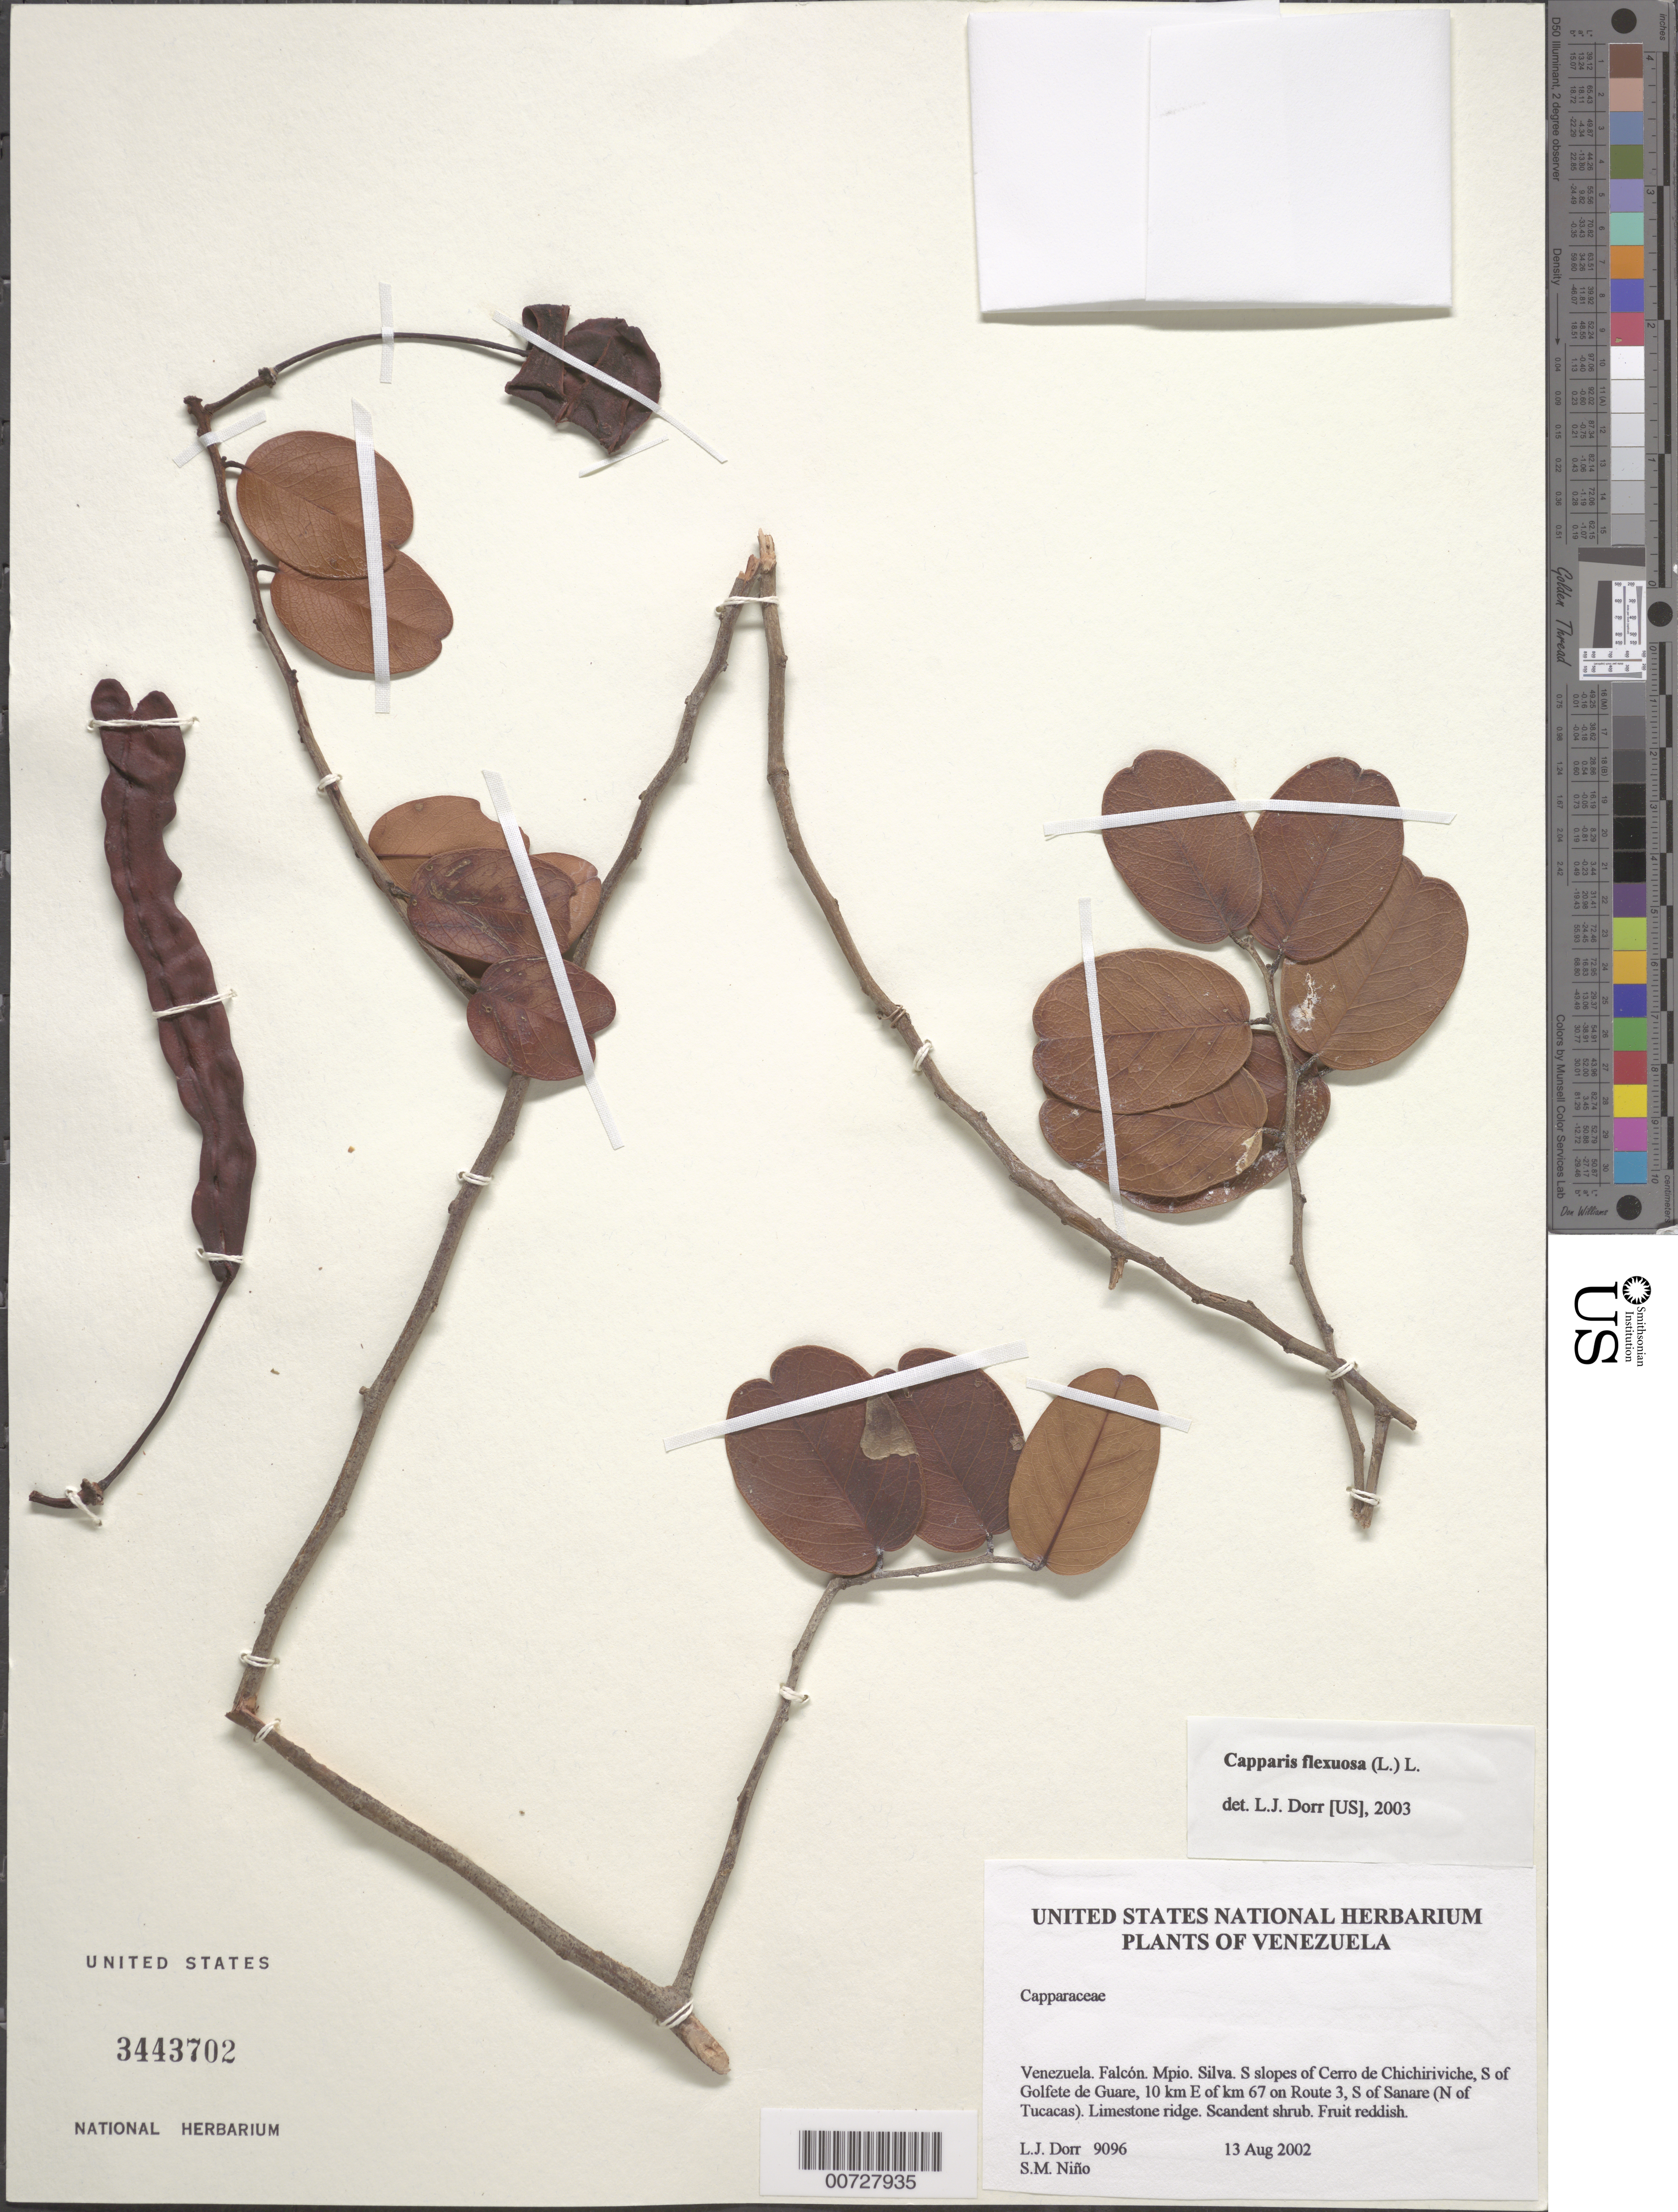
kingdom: Plantae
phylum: Tracheophyta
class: Magnoliopsida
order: Brassicales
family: Capparaceae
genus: Capparis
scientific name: Capparis flexuosa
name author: (L.) L.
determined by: Dorr, L. J., (BOT), Smithsonian Institution - National Museum of Natural History (UNITED STATES)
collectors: L. J. Dorr & S. M. Niño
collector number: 9096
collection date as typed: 13 Aug 2002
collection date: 2002-08-13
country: Venezuela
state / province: Falcón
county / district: Silva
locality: S slopes of Cerro de Chichiriviche, S of Golfete de Guare, 10 km E of km 67 on Route 3, S of Sanare (N of Tucacas).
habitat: Limestone ridge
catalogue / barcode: US 3443702